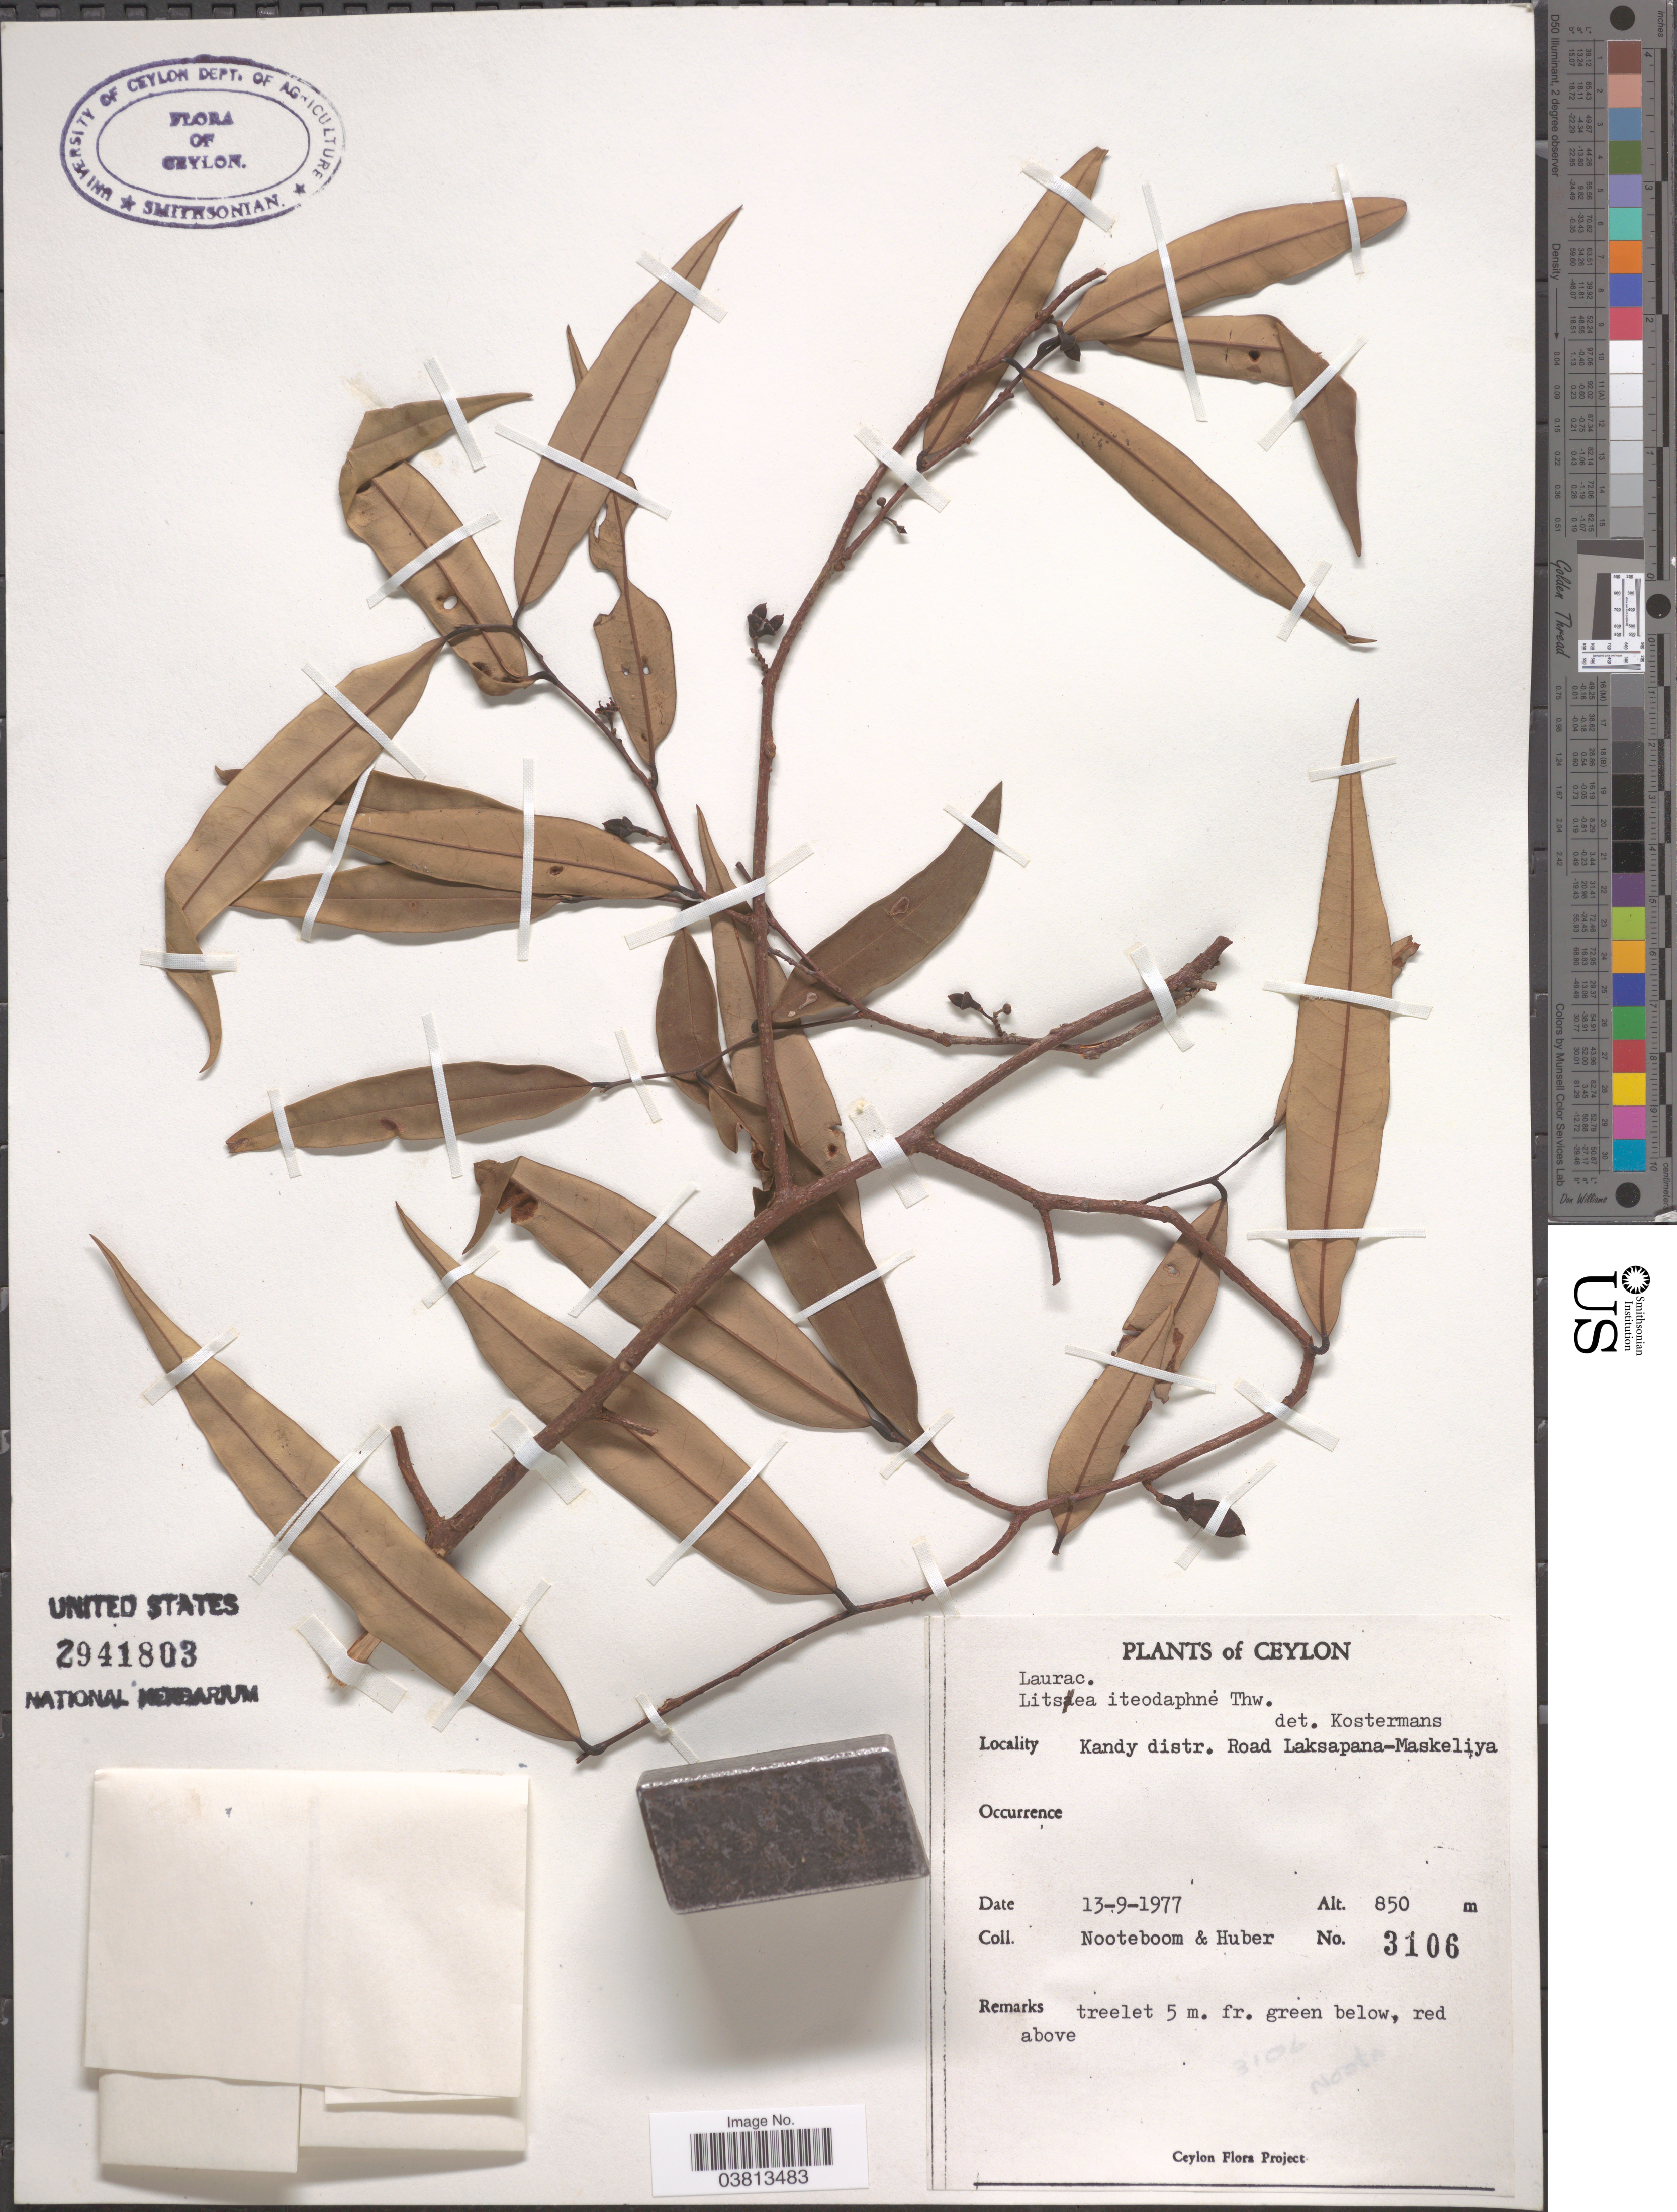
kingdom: Plantae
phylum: Tracheophyta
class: Magnoliopsida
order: Laurales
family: Lauraceae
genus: Litsea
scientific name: Litsea iteodaphne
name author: Hook. f.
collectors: Nooteboom, -- & Huber, --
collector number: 3106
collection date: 1977-09-13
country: Sri Lanka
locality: Ceylon. Kandy distr. Road Laksapana-Maskeliya.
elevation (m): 850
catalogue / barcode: US 2941803